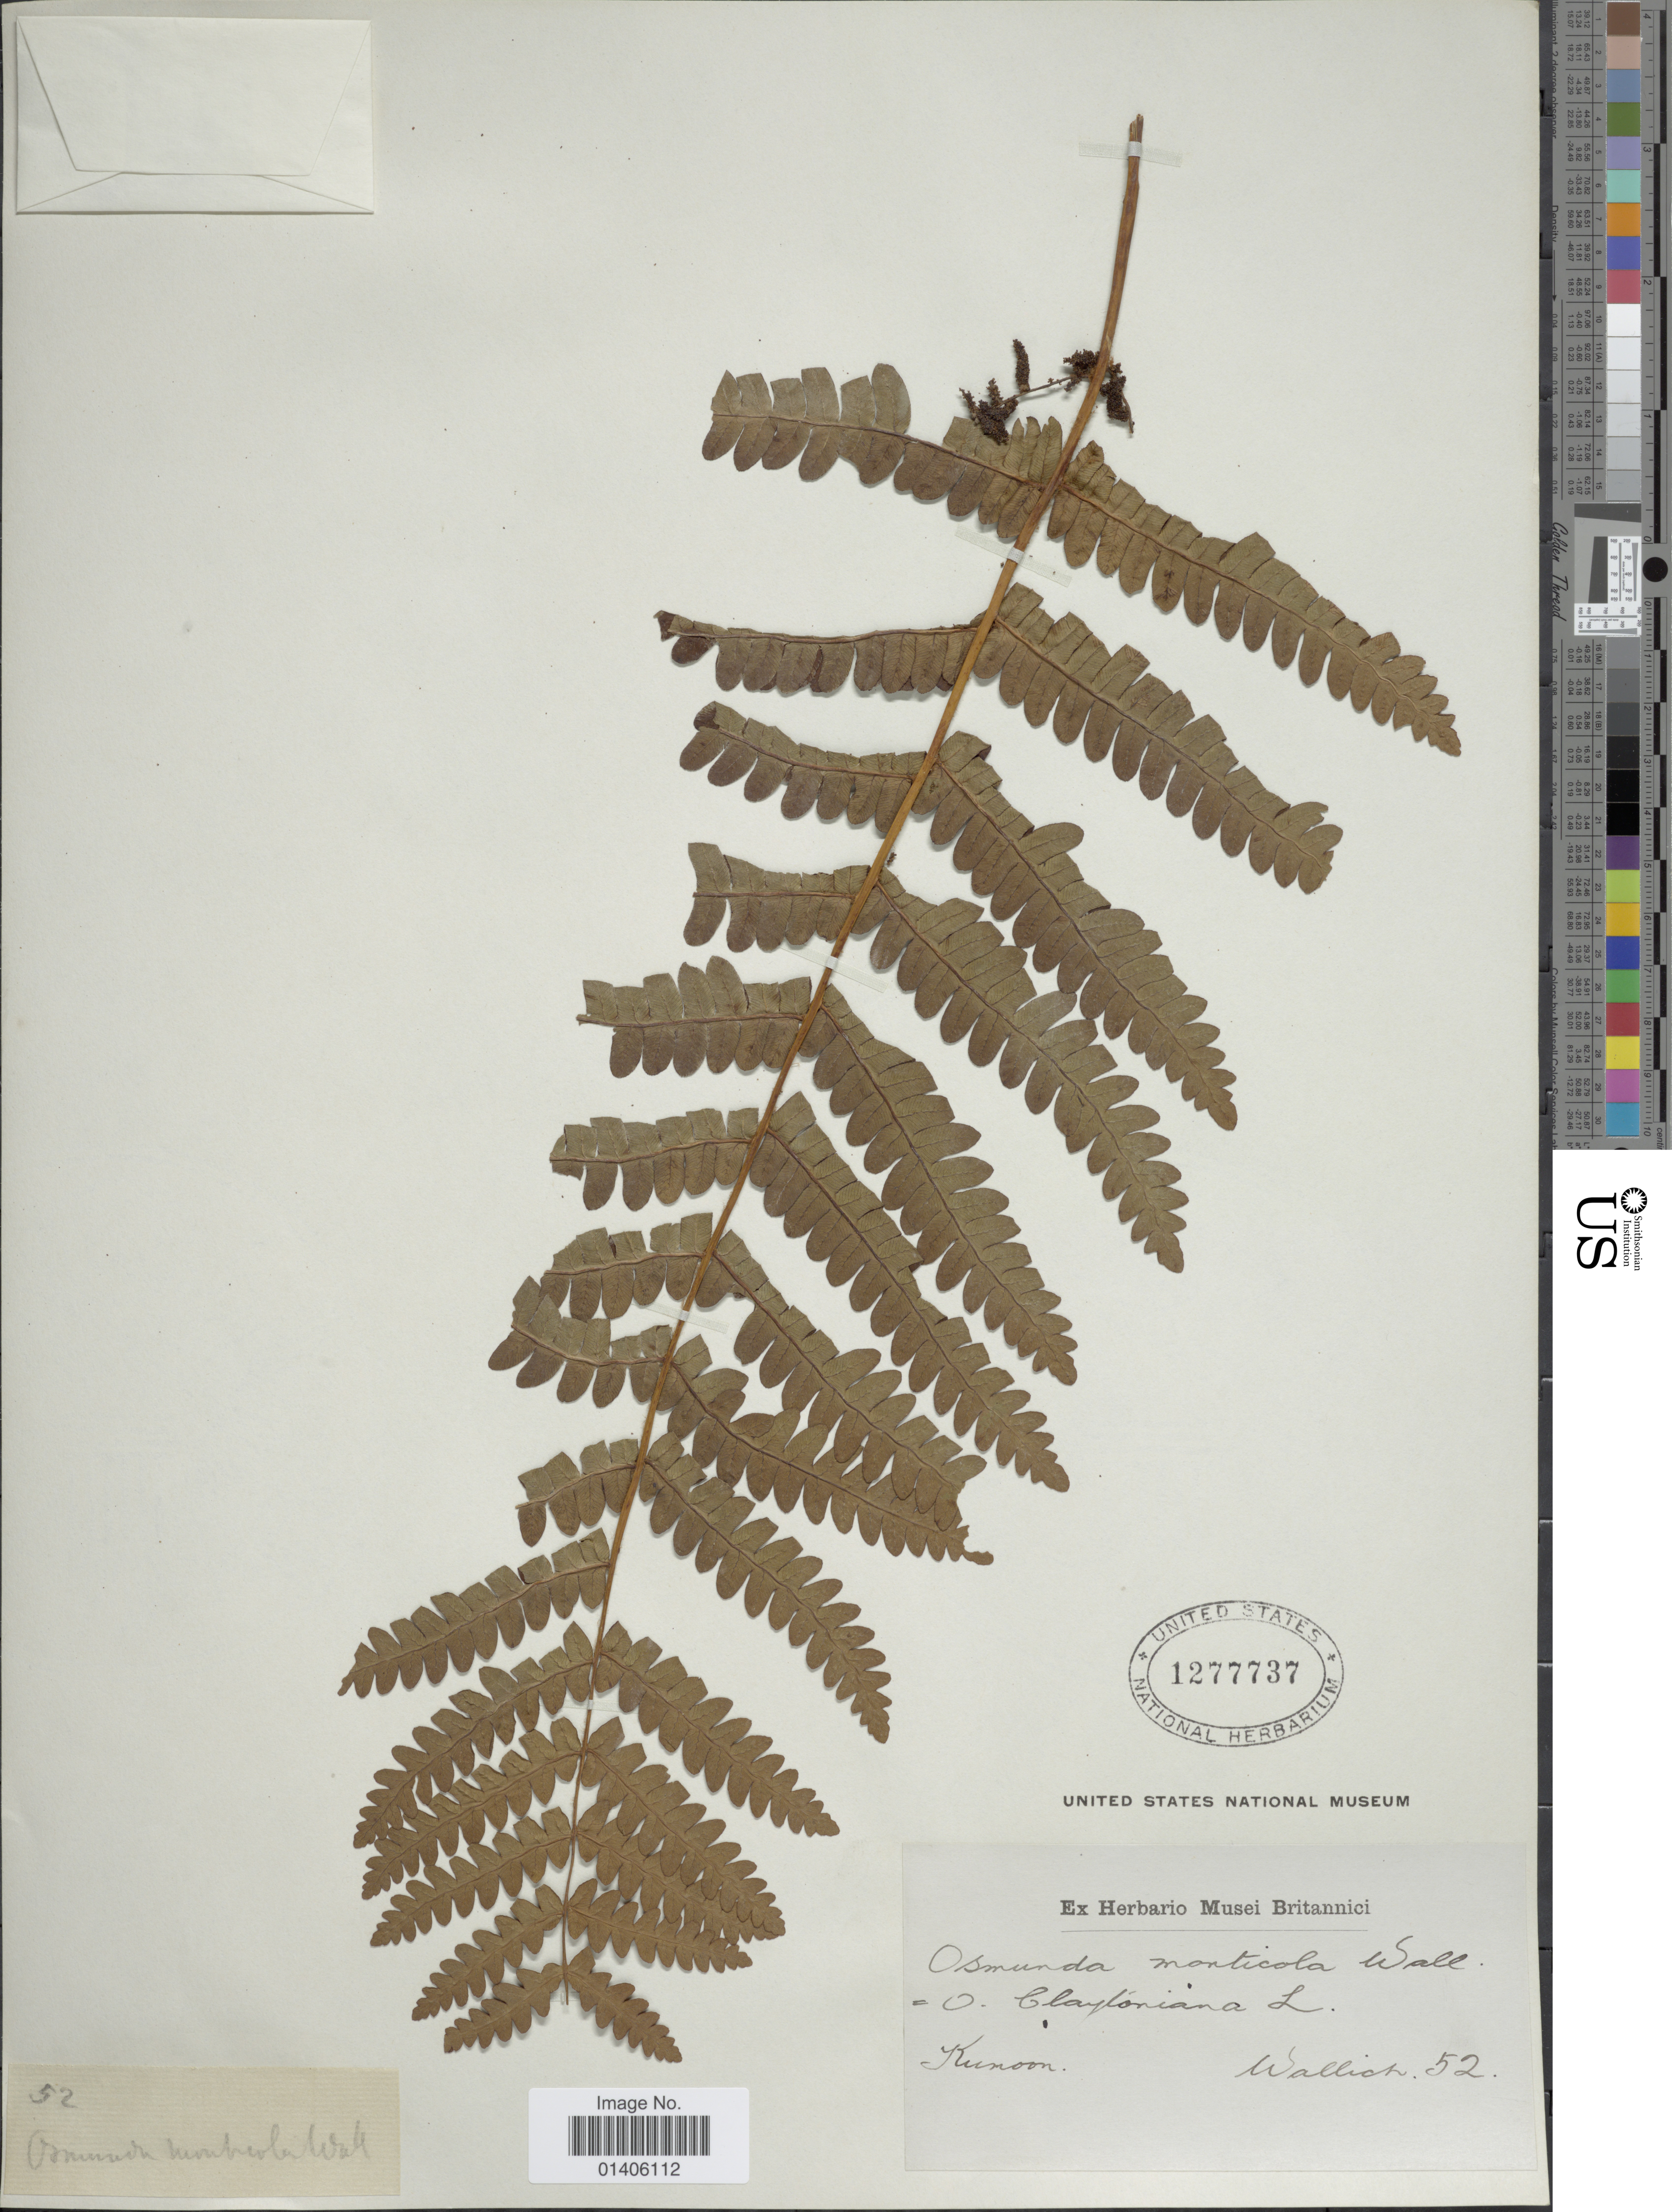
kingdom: Plantae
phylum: Tracheophyta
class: Polypodiopsida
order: Osmundales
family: Osmundaceae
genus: Osmunda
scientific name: Osmunda claytoniana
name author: (L.) Tagawa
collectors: N. Wallich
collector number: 52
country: India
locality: Kumoon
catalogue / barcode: US 1277737